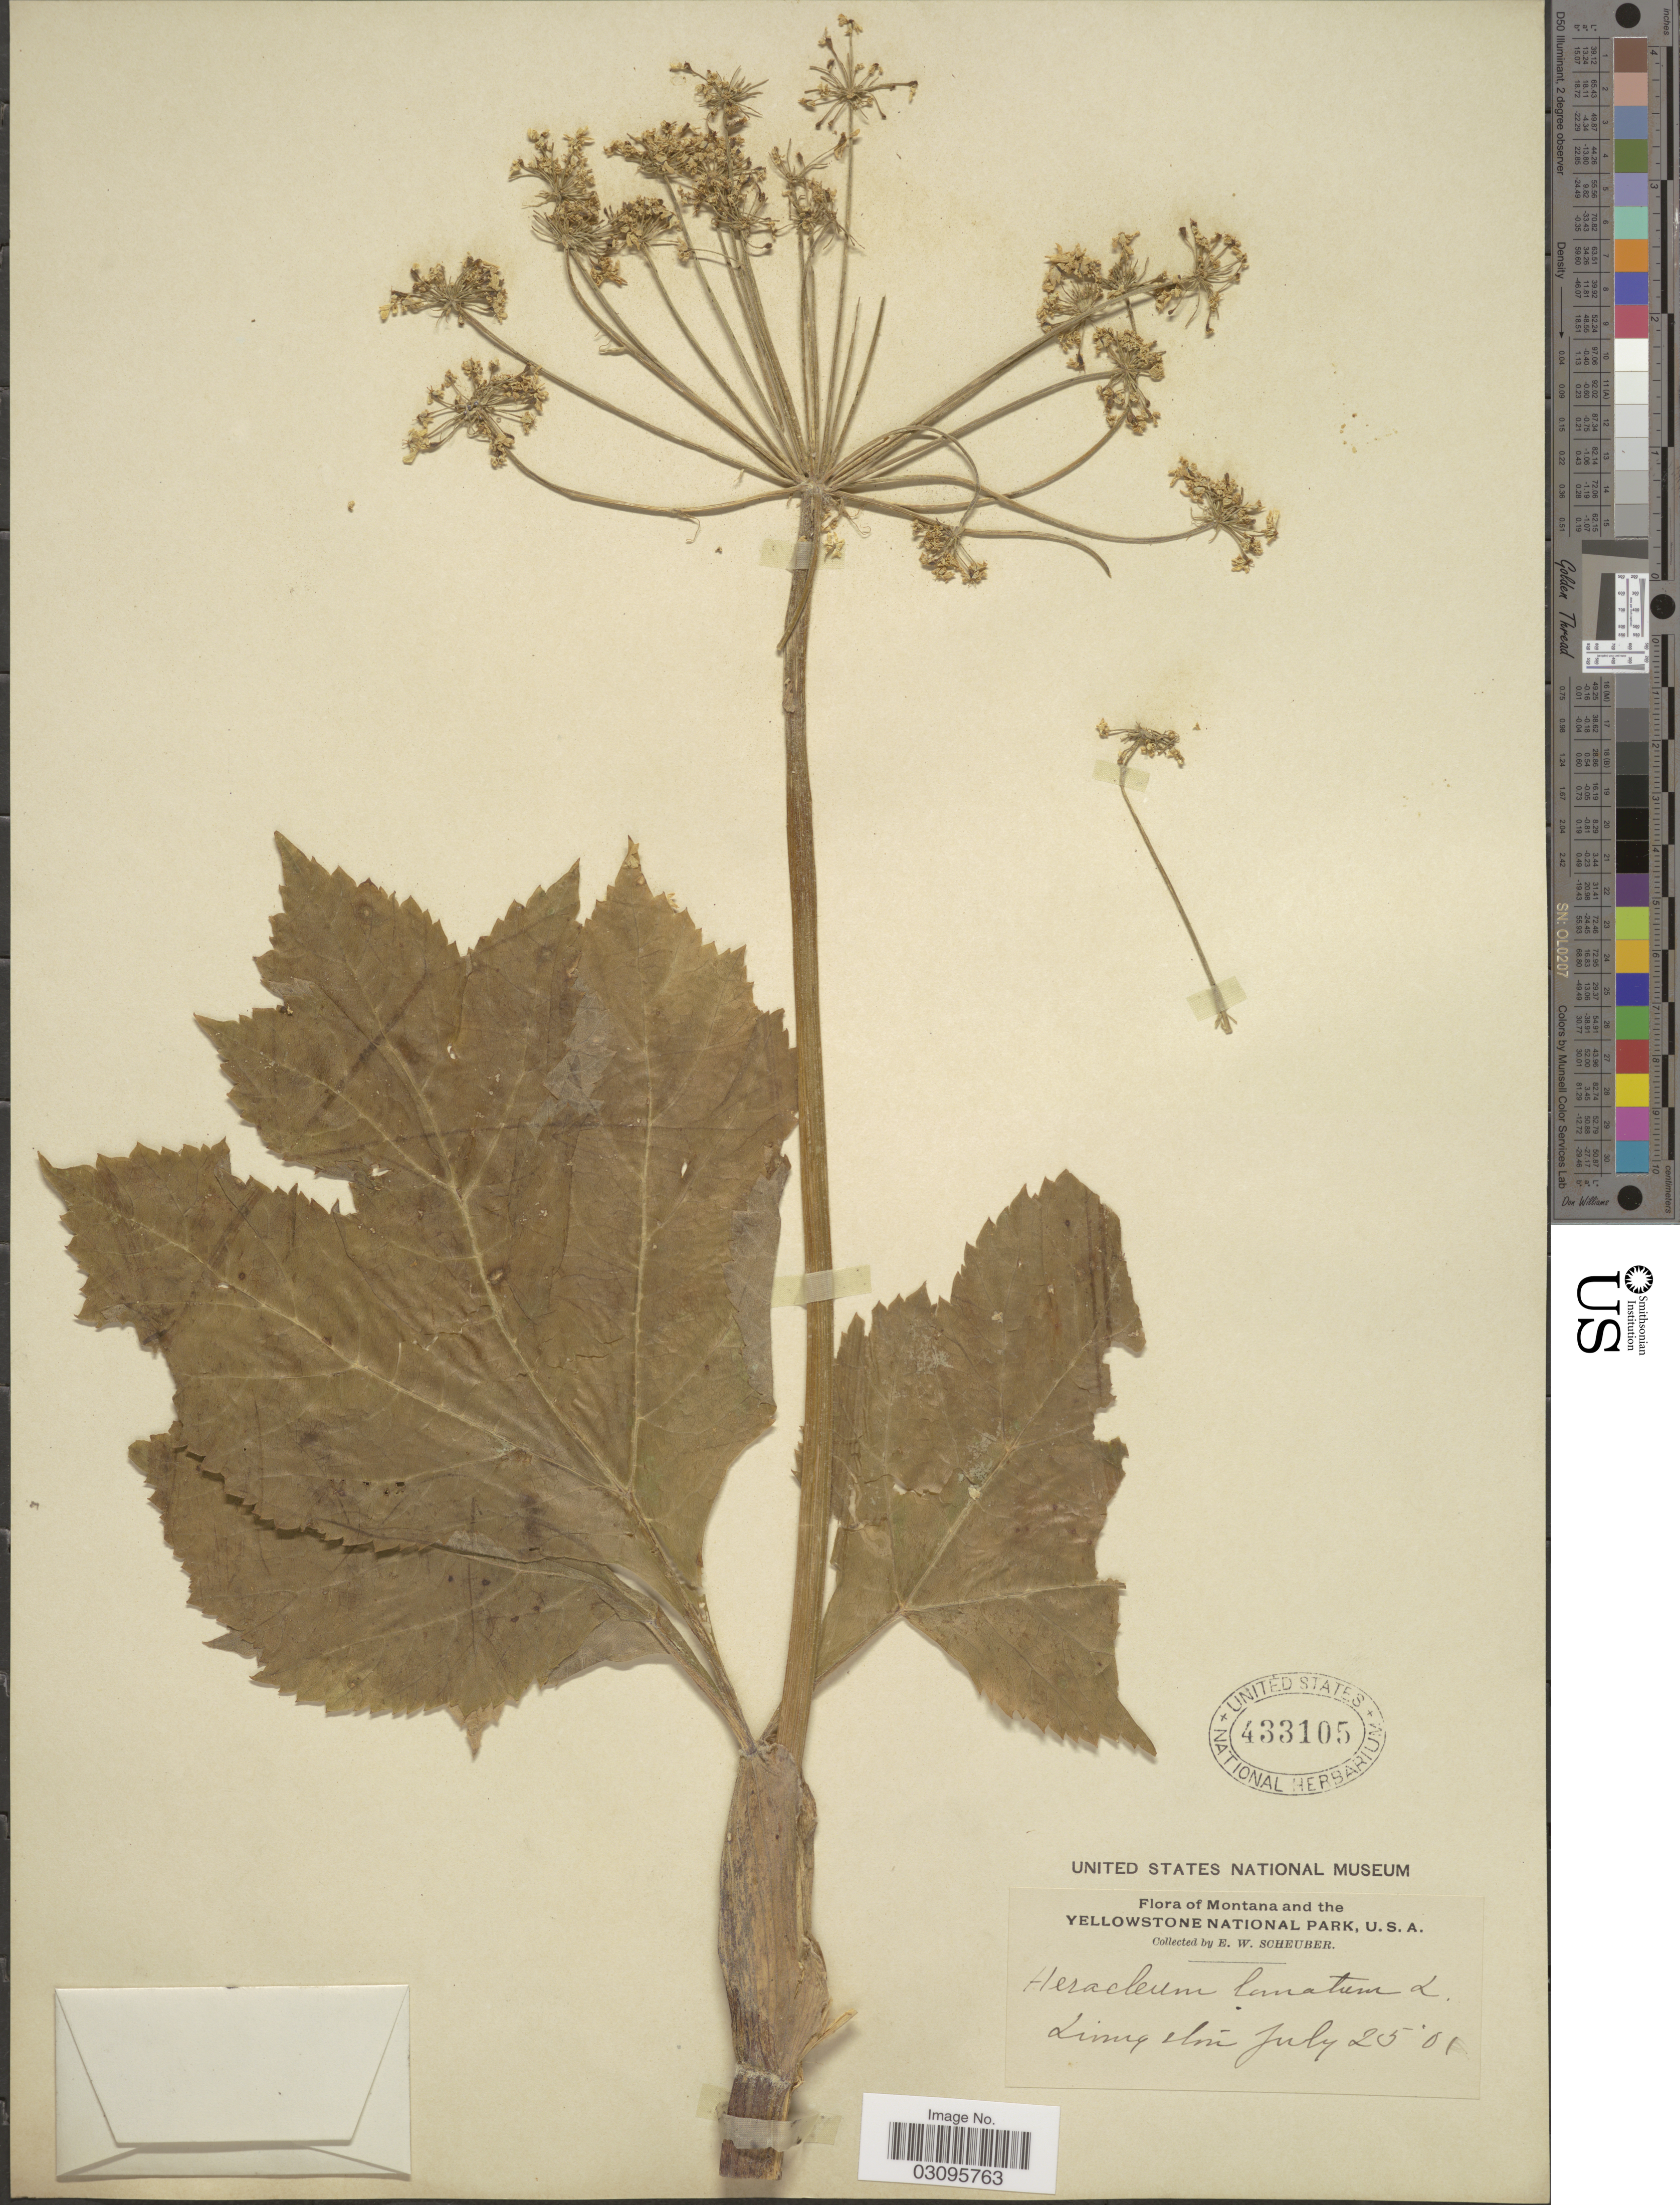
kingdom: Plantae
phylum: Tracheophyta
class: Magnoliopsida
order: Apiales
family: Apiaceae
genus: Heracleum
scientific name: Heracleum lanatum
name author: Michx.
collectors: E. Scheuber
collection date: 1901-07-25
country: United States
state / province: Montana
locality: Yellowstone National Park,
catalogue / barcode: US 433105